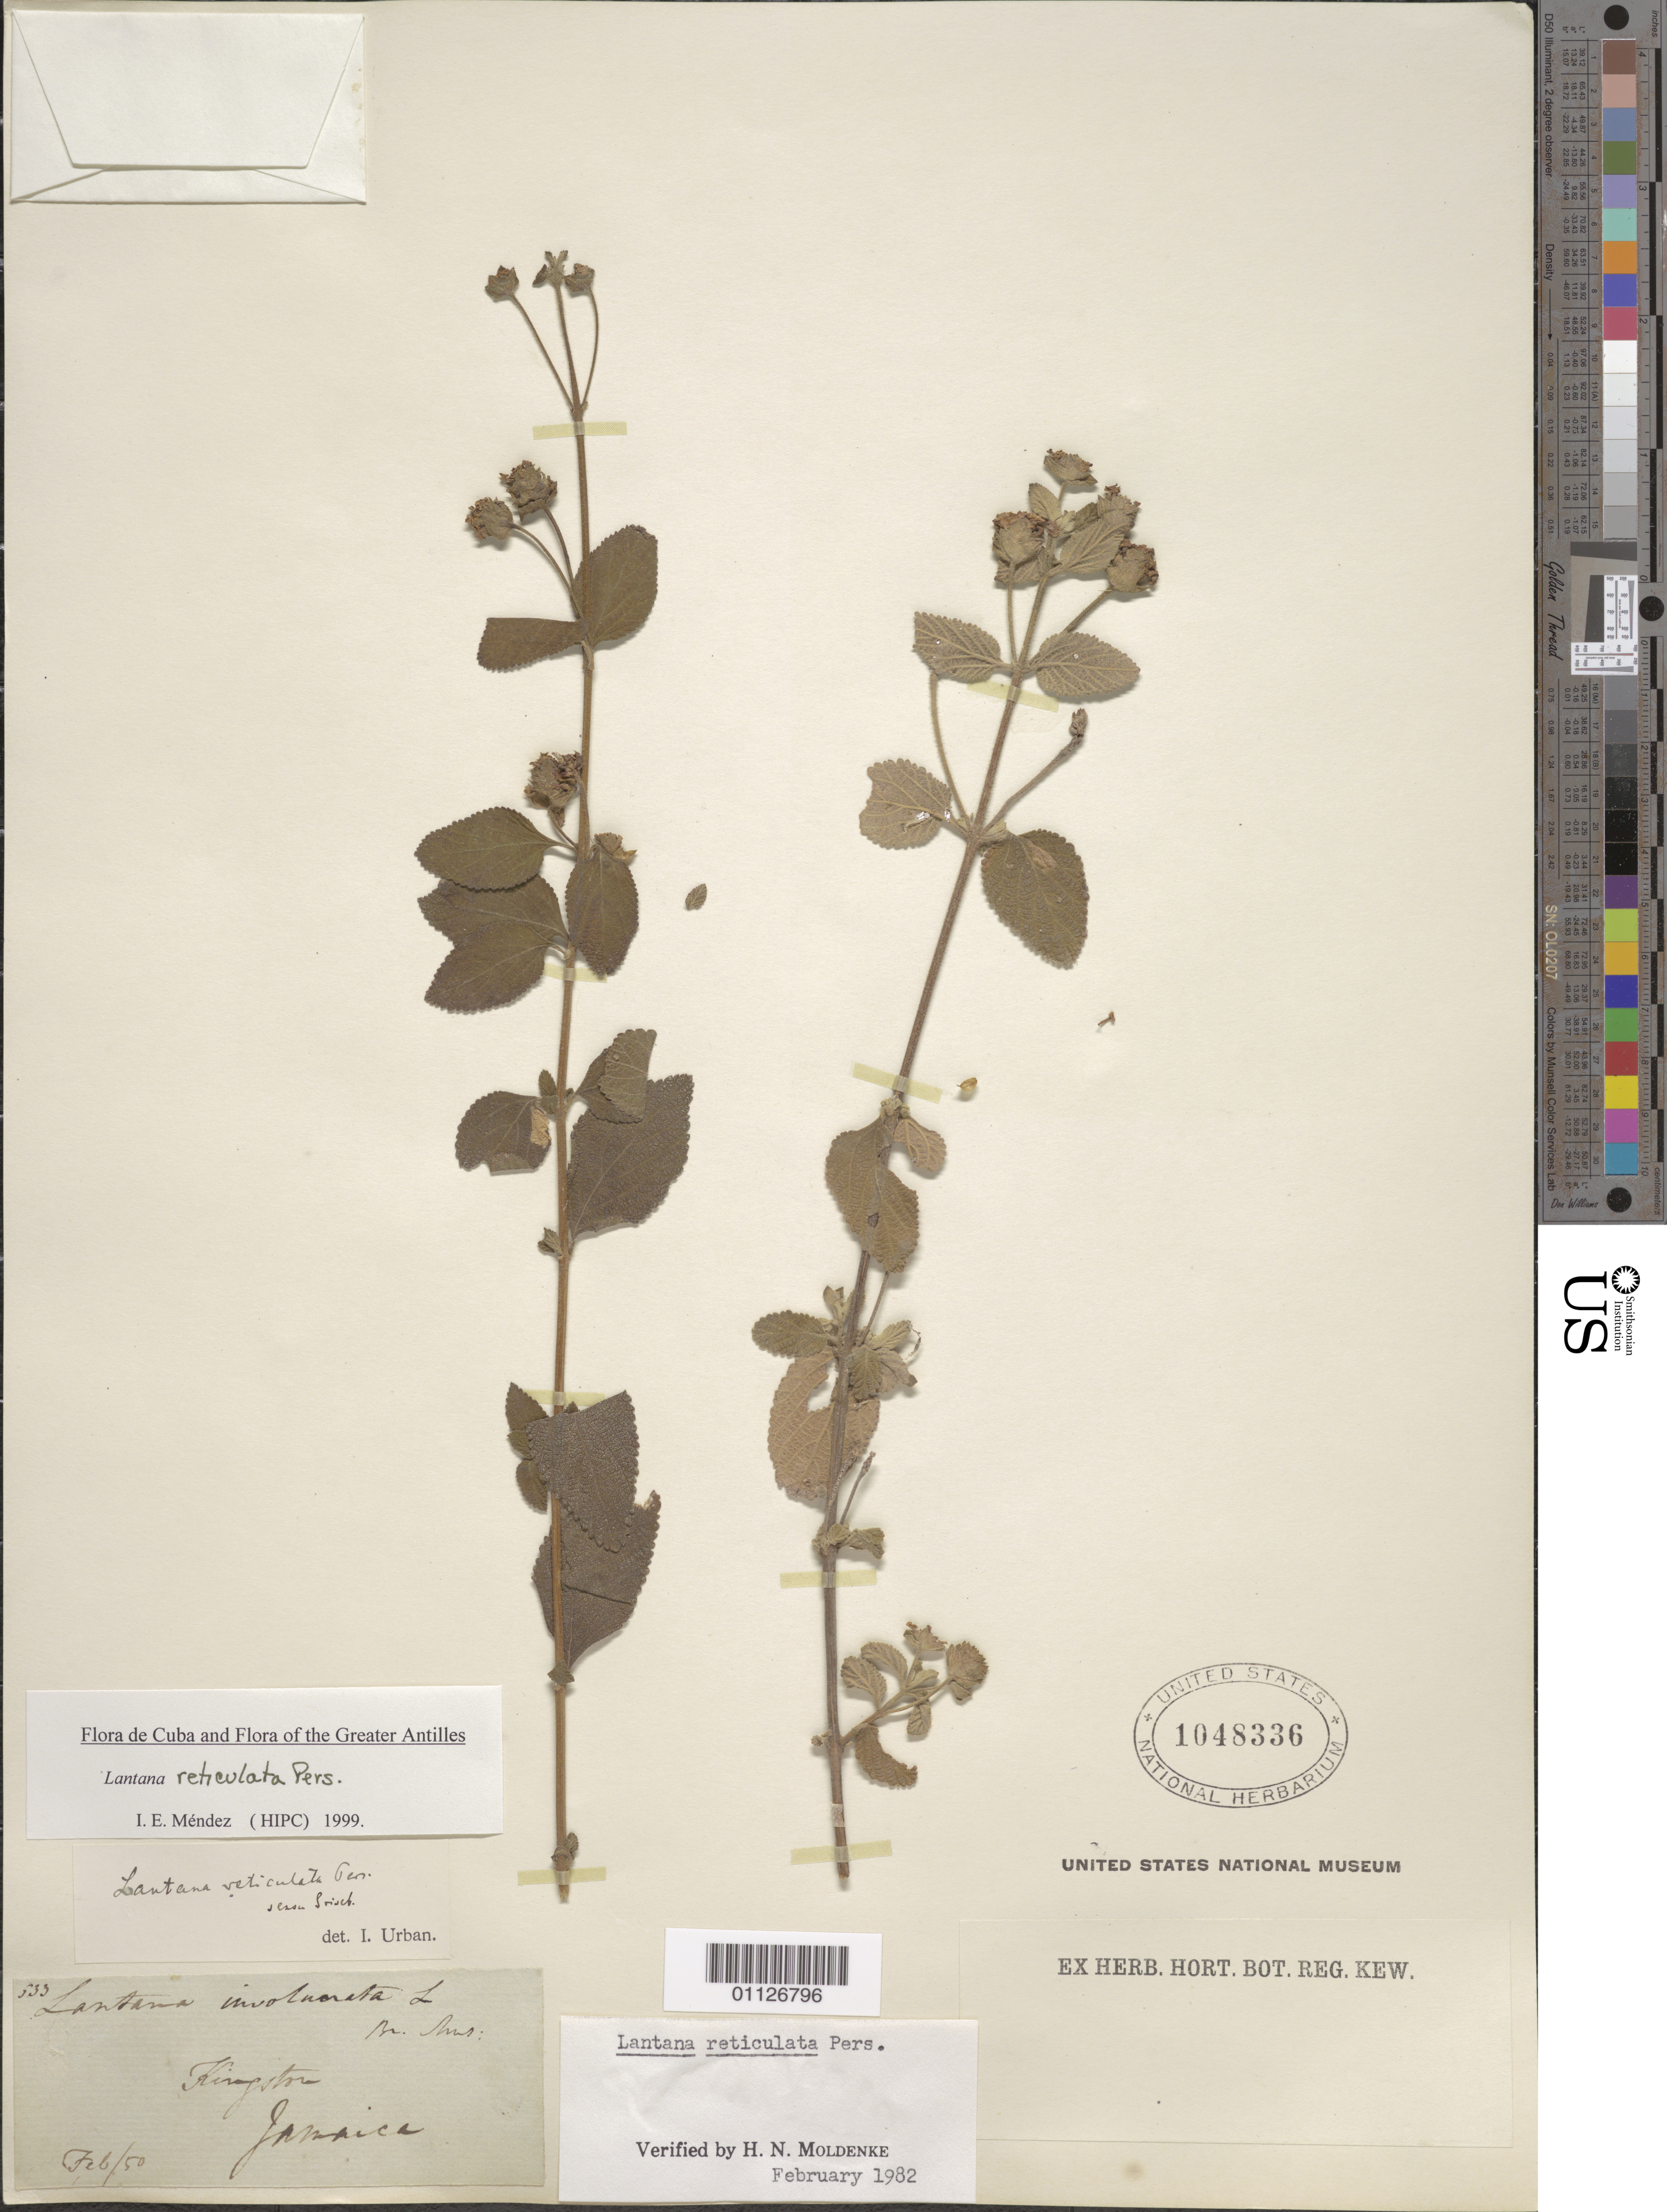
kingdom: Plantae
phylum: Tracheophyta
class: Magnoliopsida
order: Lamiales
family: Verbenaceae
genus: Lantana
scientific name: Lantana reticulata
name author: Pers.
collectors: ex herb. Hort. Reg. Kew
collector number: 533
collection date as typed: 01 Feb 1850 to 28 Feb 1850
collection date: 1850-02-01/1850-02-28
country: Jamaica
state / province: Kingston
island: Jamaica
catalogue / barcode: US 1048336